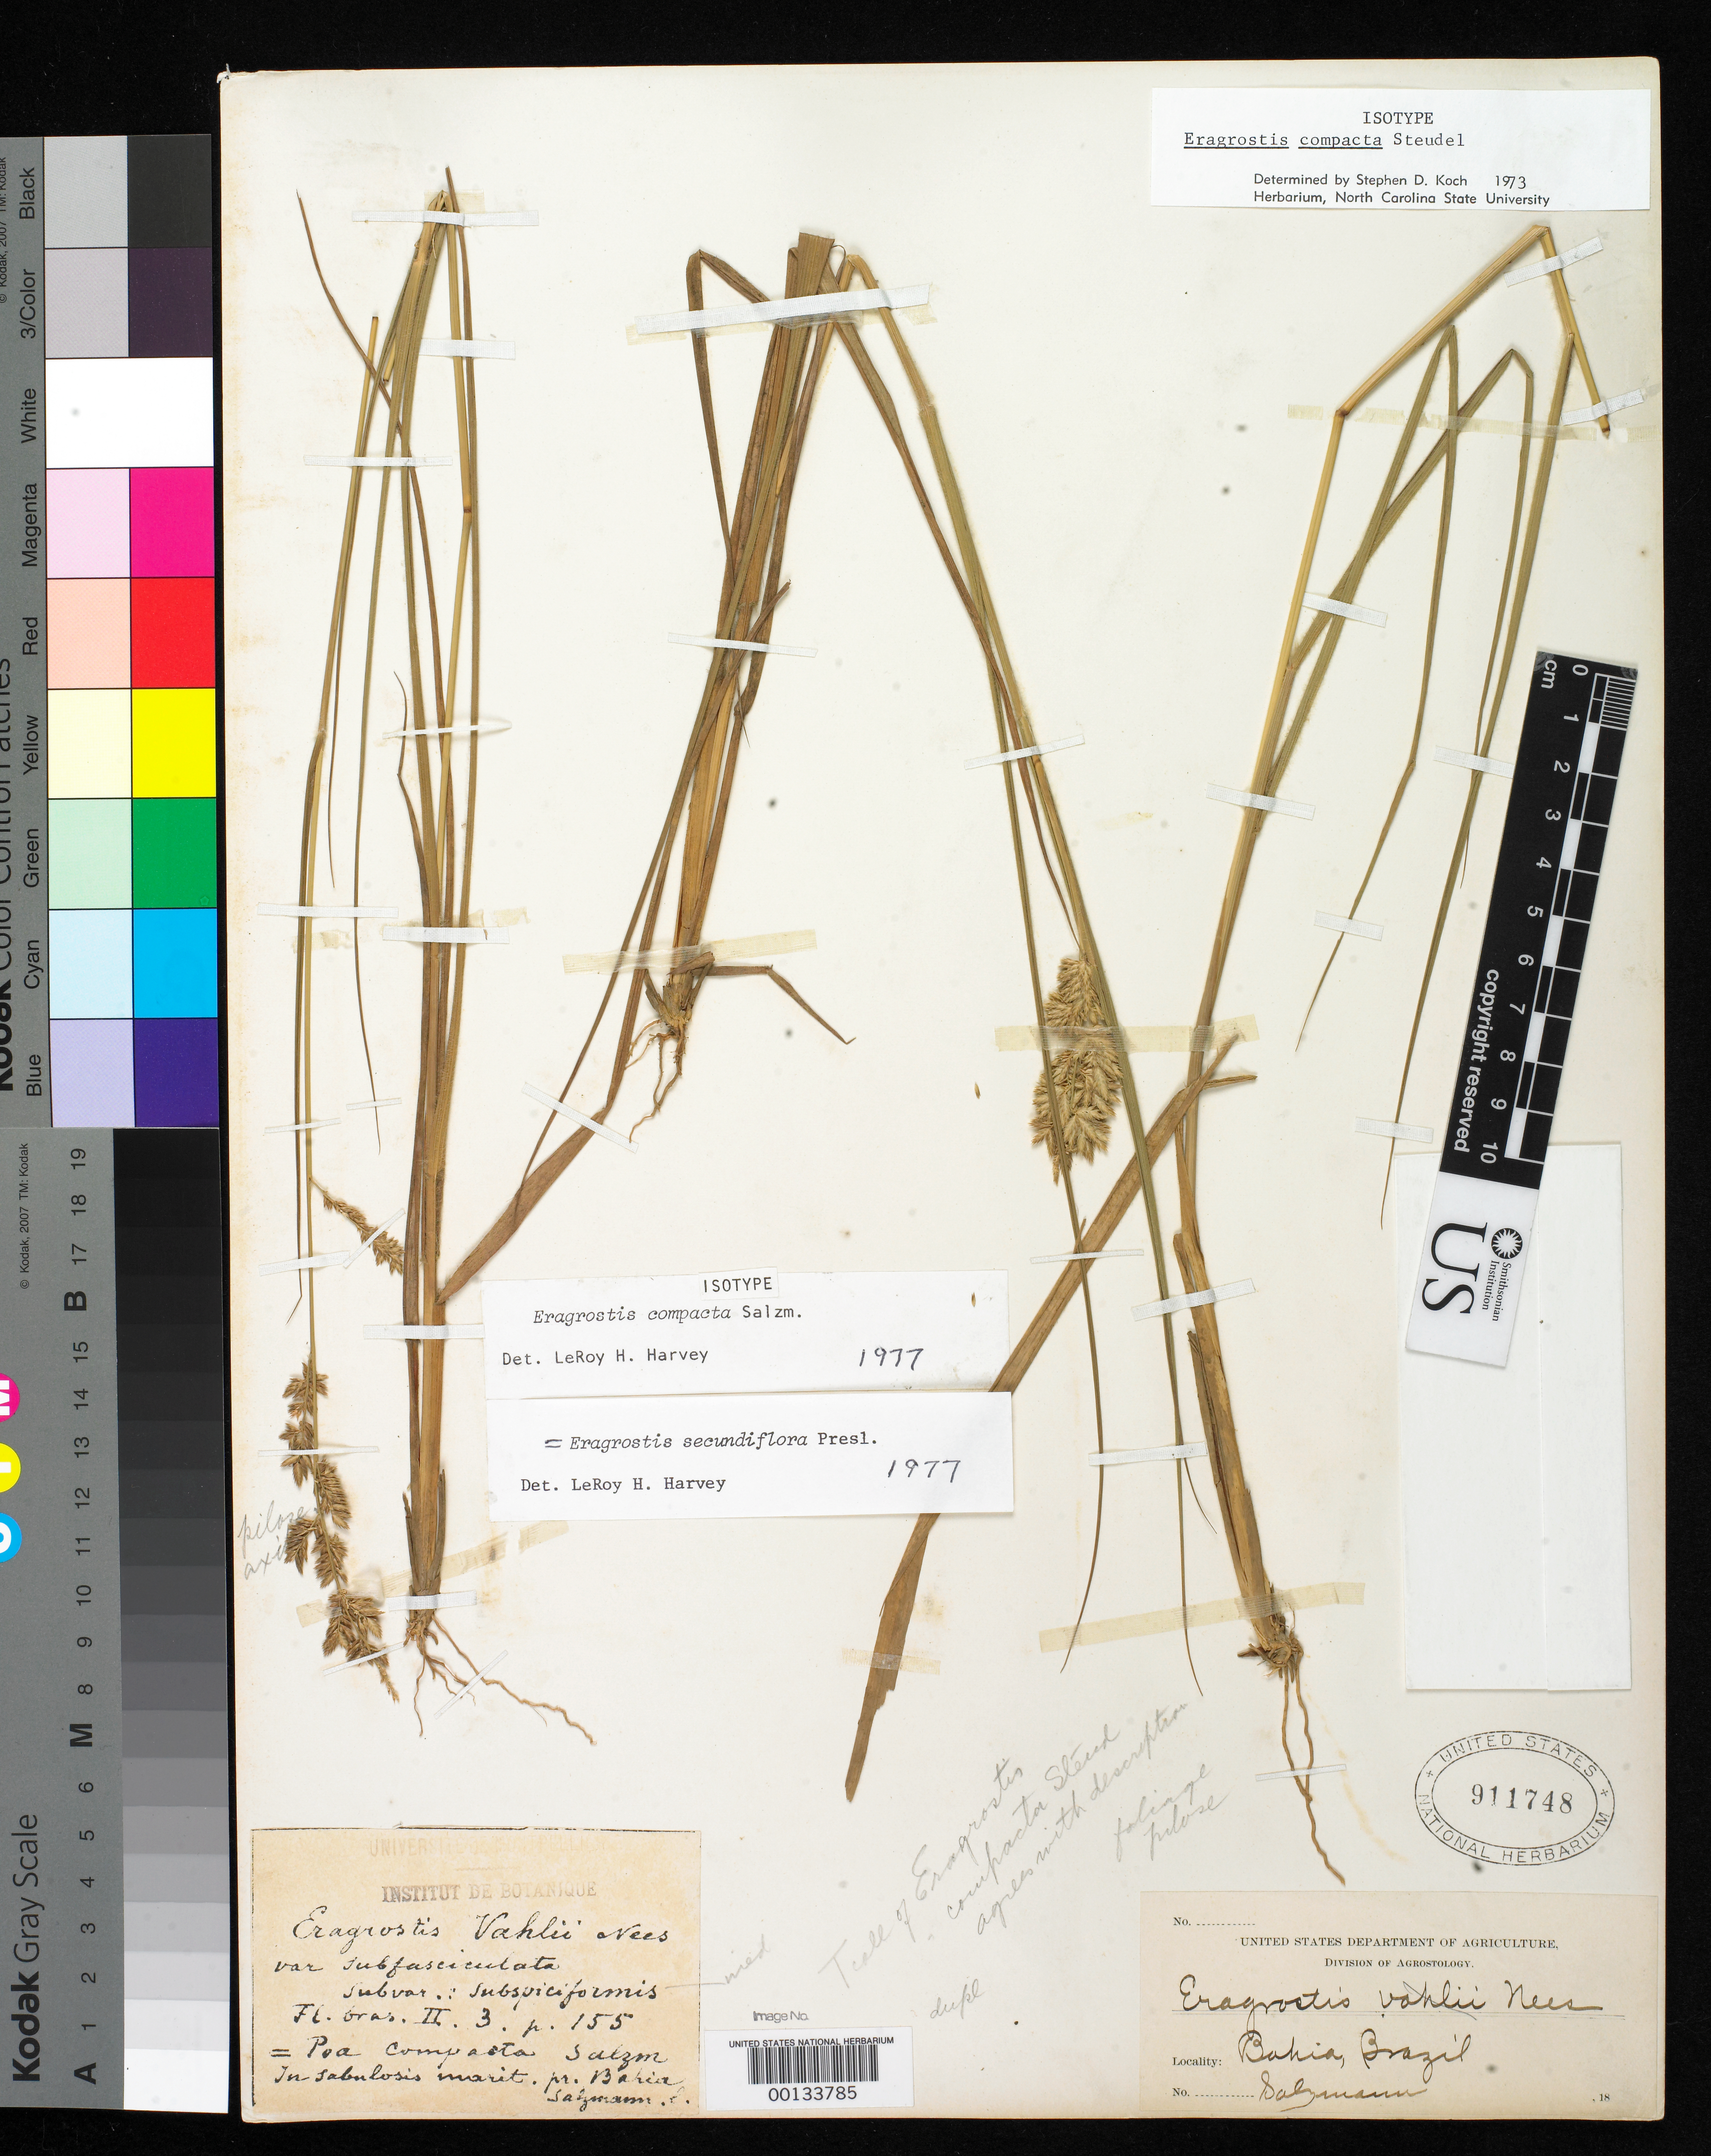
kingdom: Plantae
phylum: Tracheophyta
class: Liliopsida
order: Poales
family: Poaceae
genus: Eragrostis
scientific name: Eragrostis compacta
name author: Steud.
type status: Isotype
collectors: P. Salzmann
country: Brazil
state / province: Bahia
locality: North of Esplanda city on road to Jaquera.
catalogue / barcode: US 911748